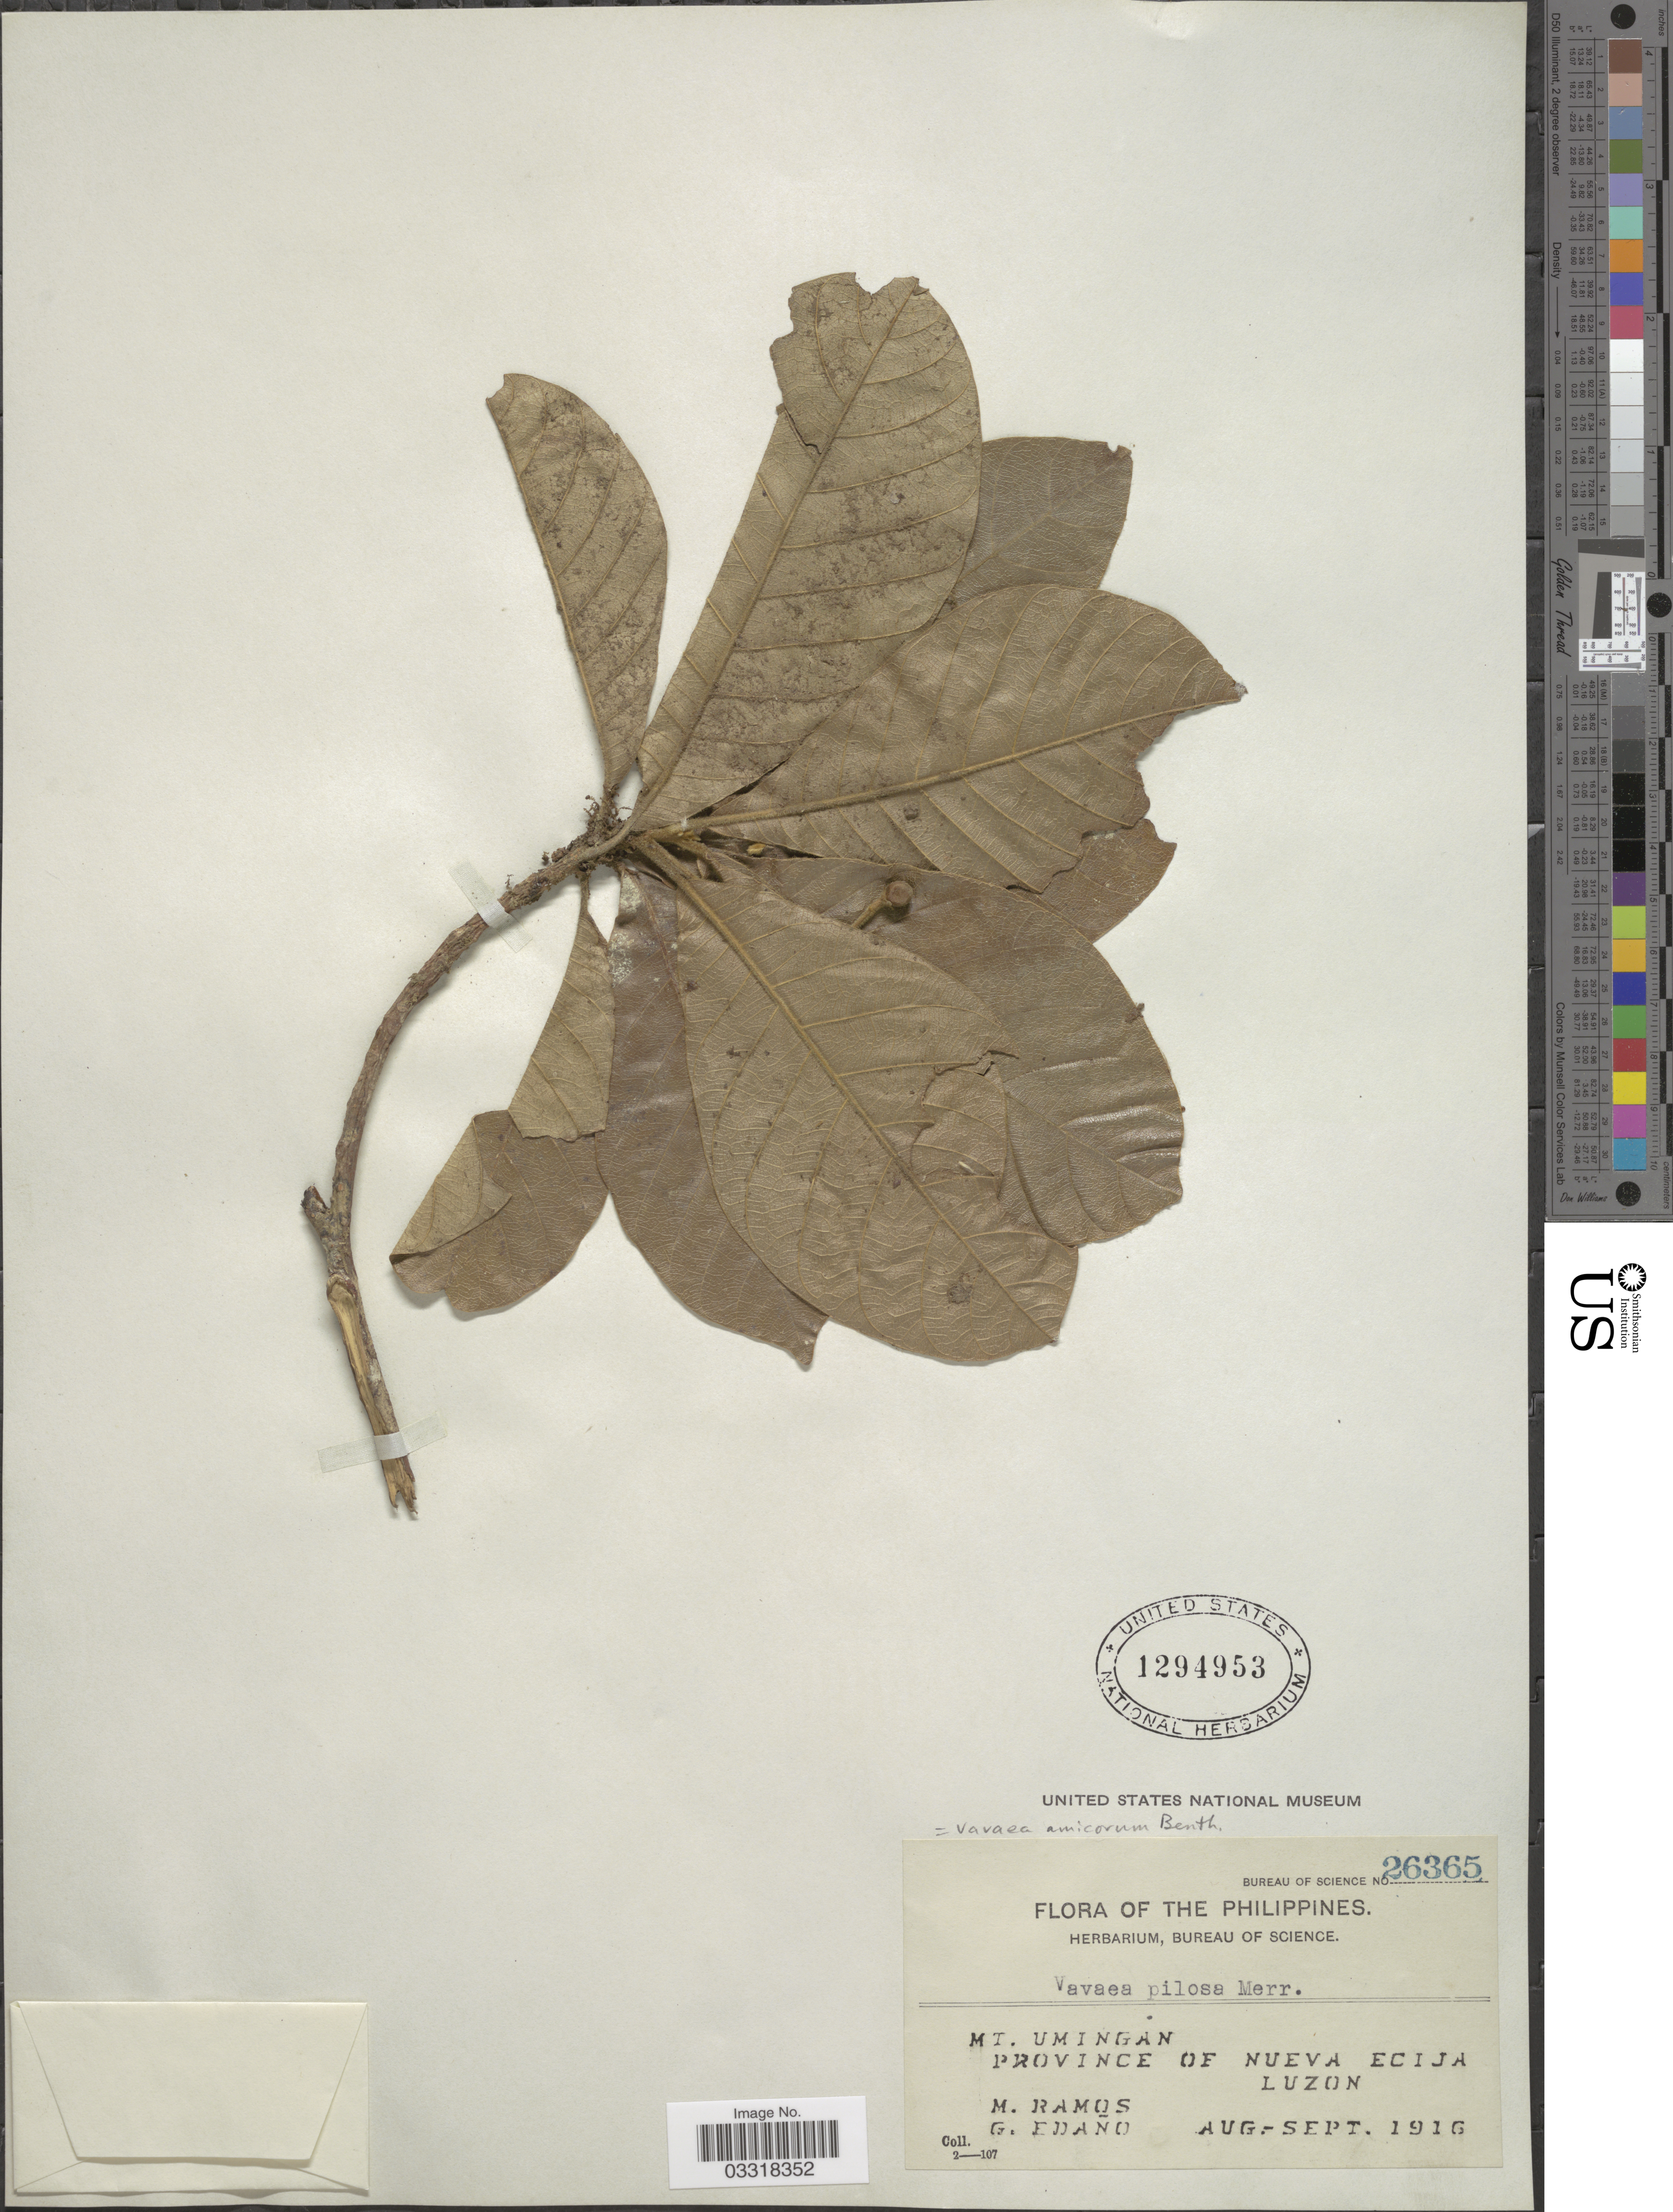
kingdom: Plantae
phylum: Tracheophyta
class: Magnoliopsida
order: Sapindales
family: Meliaceae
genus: Vavaea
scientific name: Vavaea amicorum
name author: Benth.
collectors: M. Ramos & G. Edaño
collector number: Bureau of Science 26365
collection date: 1916-08/1916-09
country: Philippines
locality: Mt. Umingan. Province of Nueva Ecija. Luzon.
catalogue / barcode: US 1294953